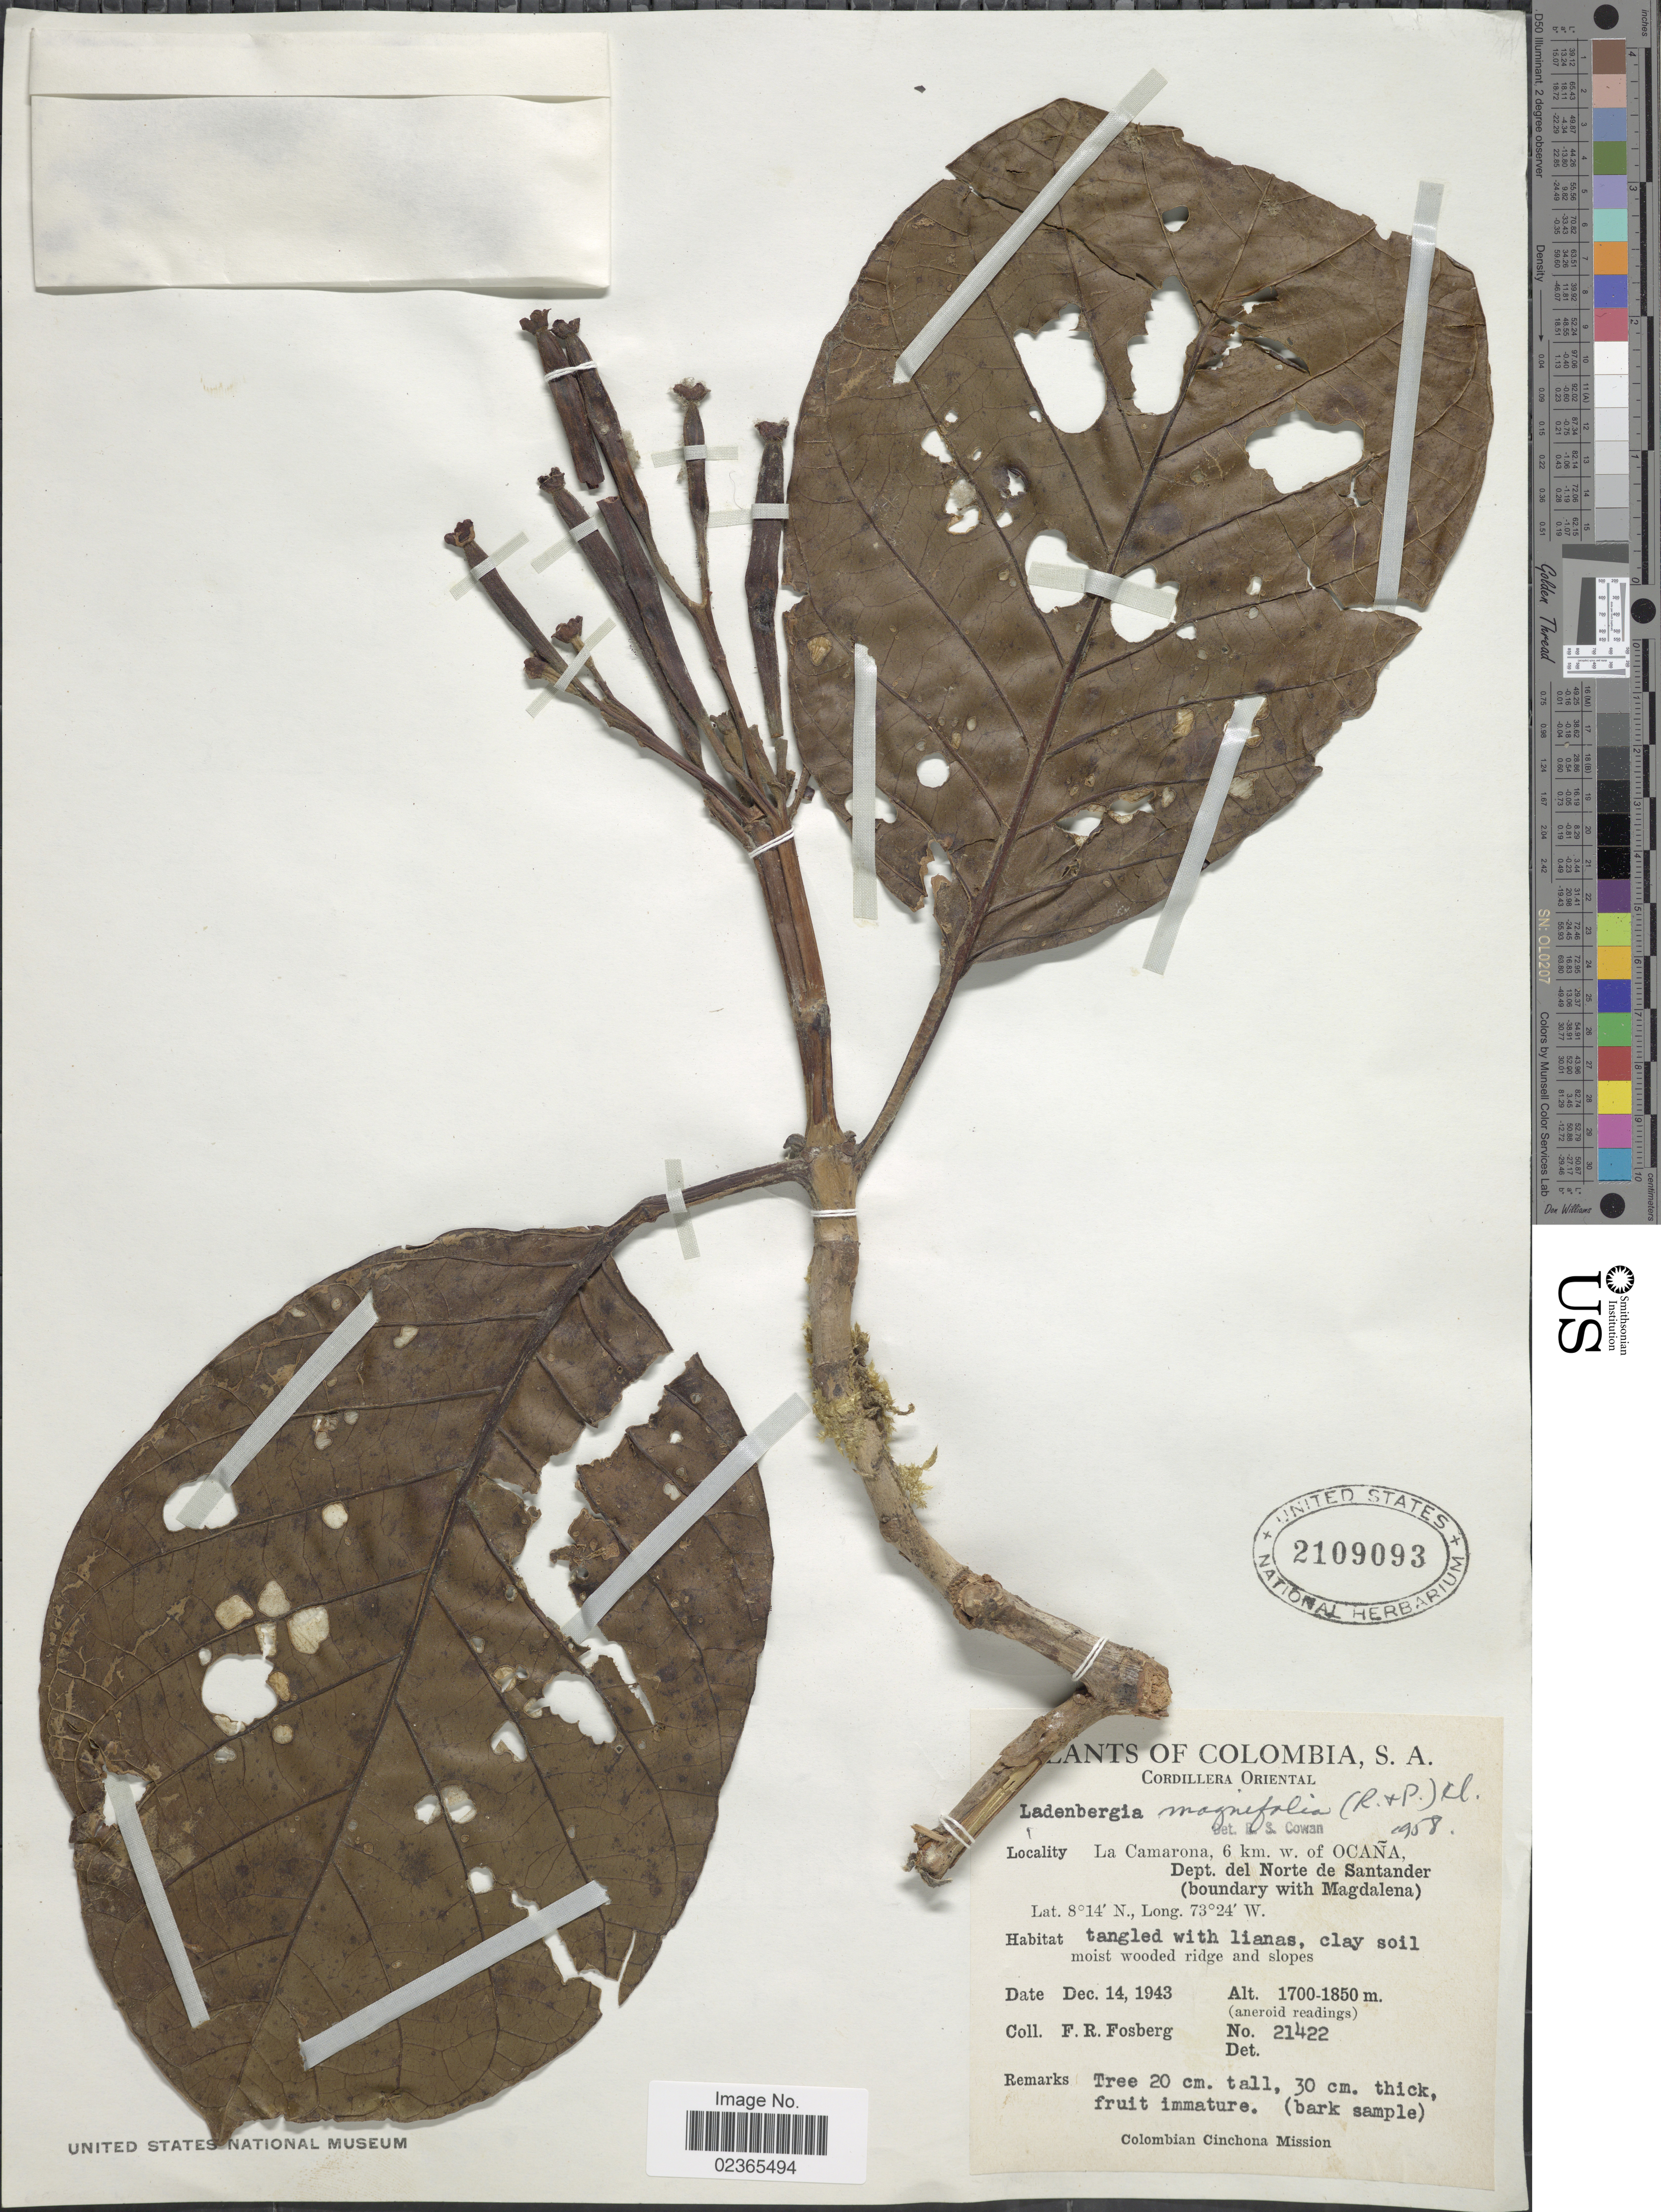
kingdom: Plantae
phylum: Tracheophyta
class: Magnoliopsida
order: Gentianales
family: Rubiaceae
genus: Cascarilla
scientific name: Cascarilla oblongifolia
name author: (Humb. ex Mutis) Wedd.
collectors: F. R. Fosberg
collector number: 21422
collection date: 1943-12-14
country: Colombia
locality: Cordillera Oriental, La Camarona, 6 km. w. of Ocana, Dept. del Norte de Santander (boundary with Magdalena)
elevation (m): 1700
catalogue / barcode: US 2109093